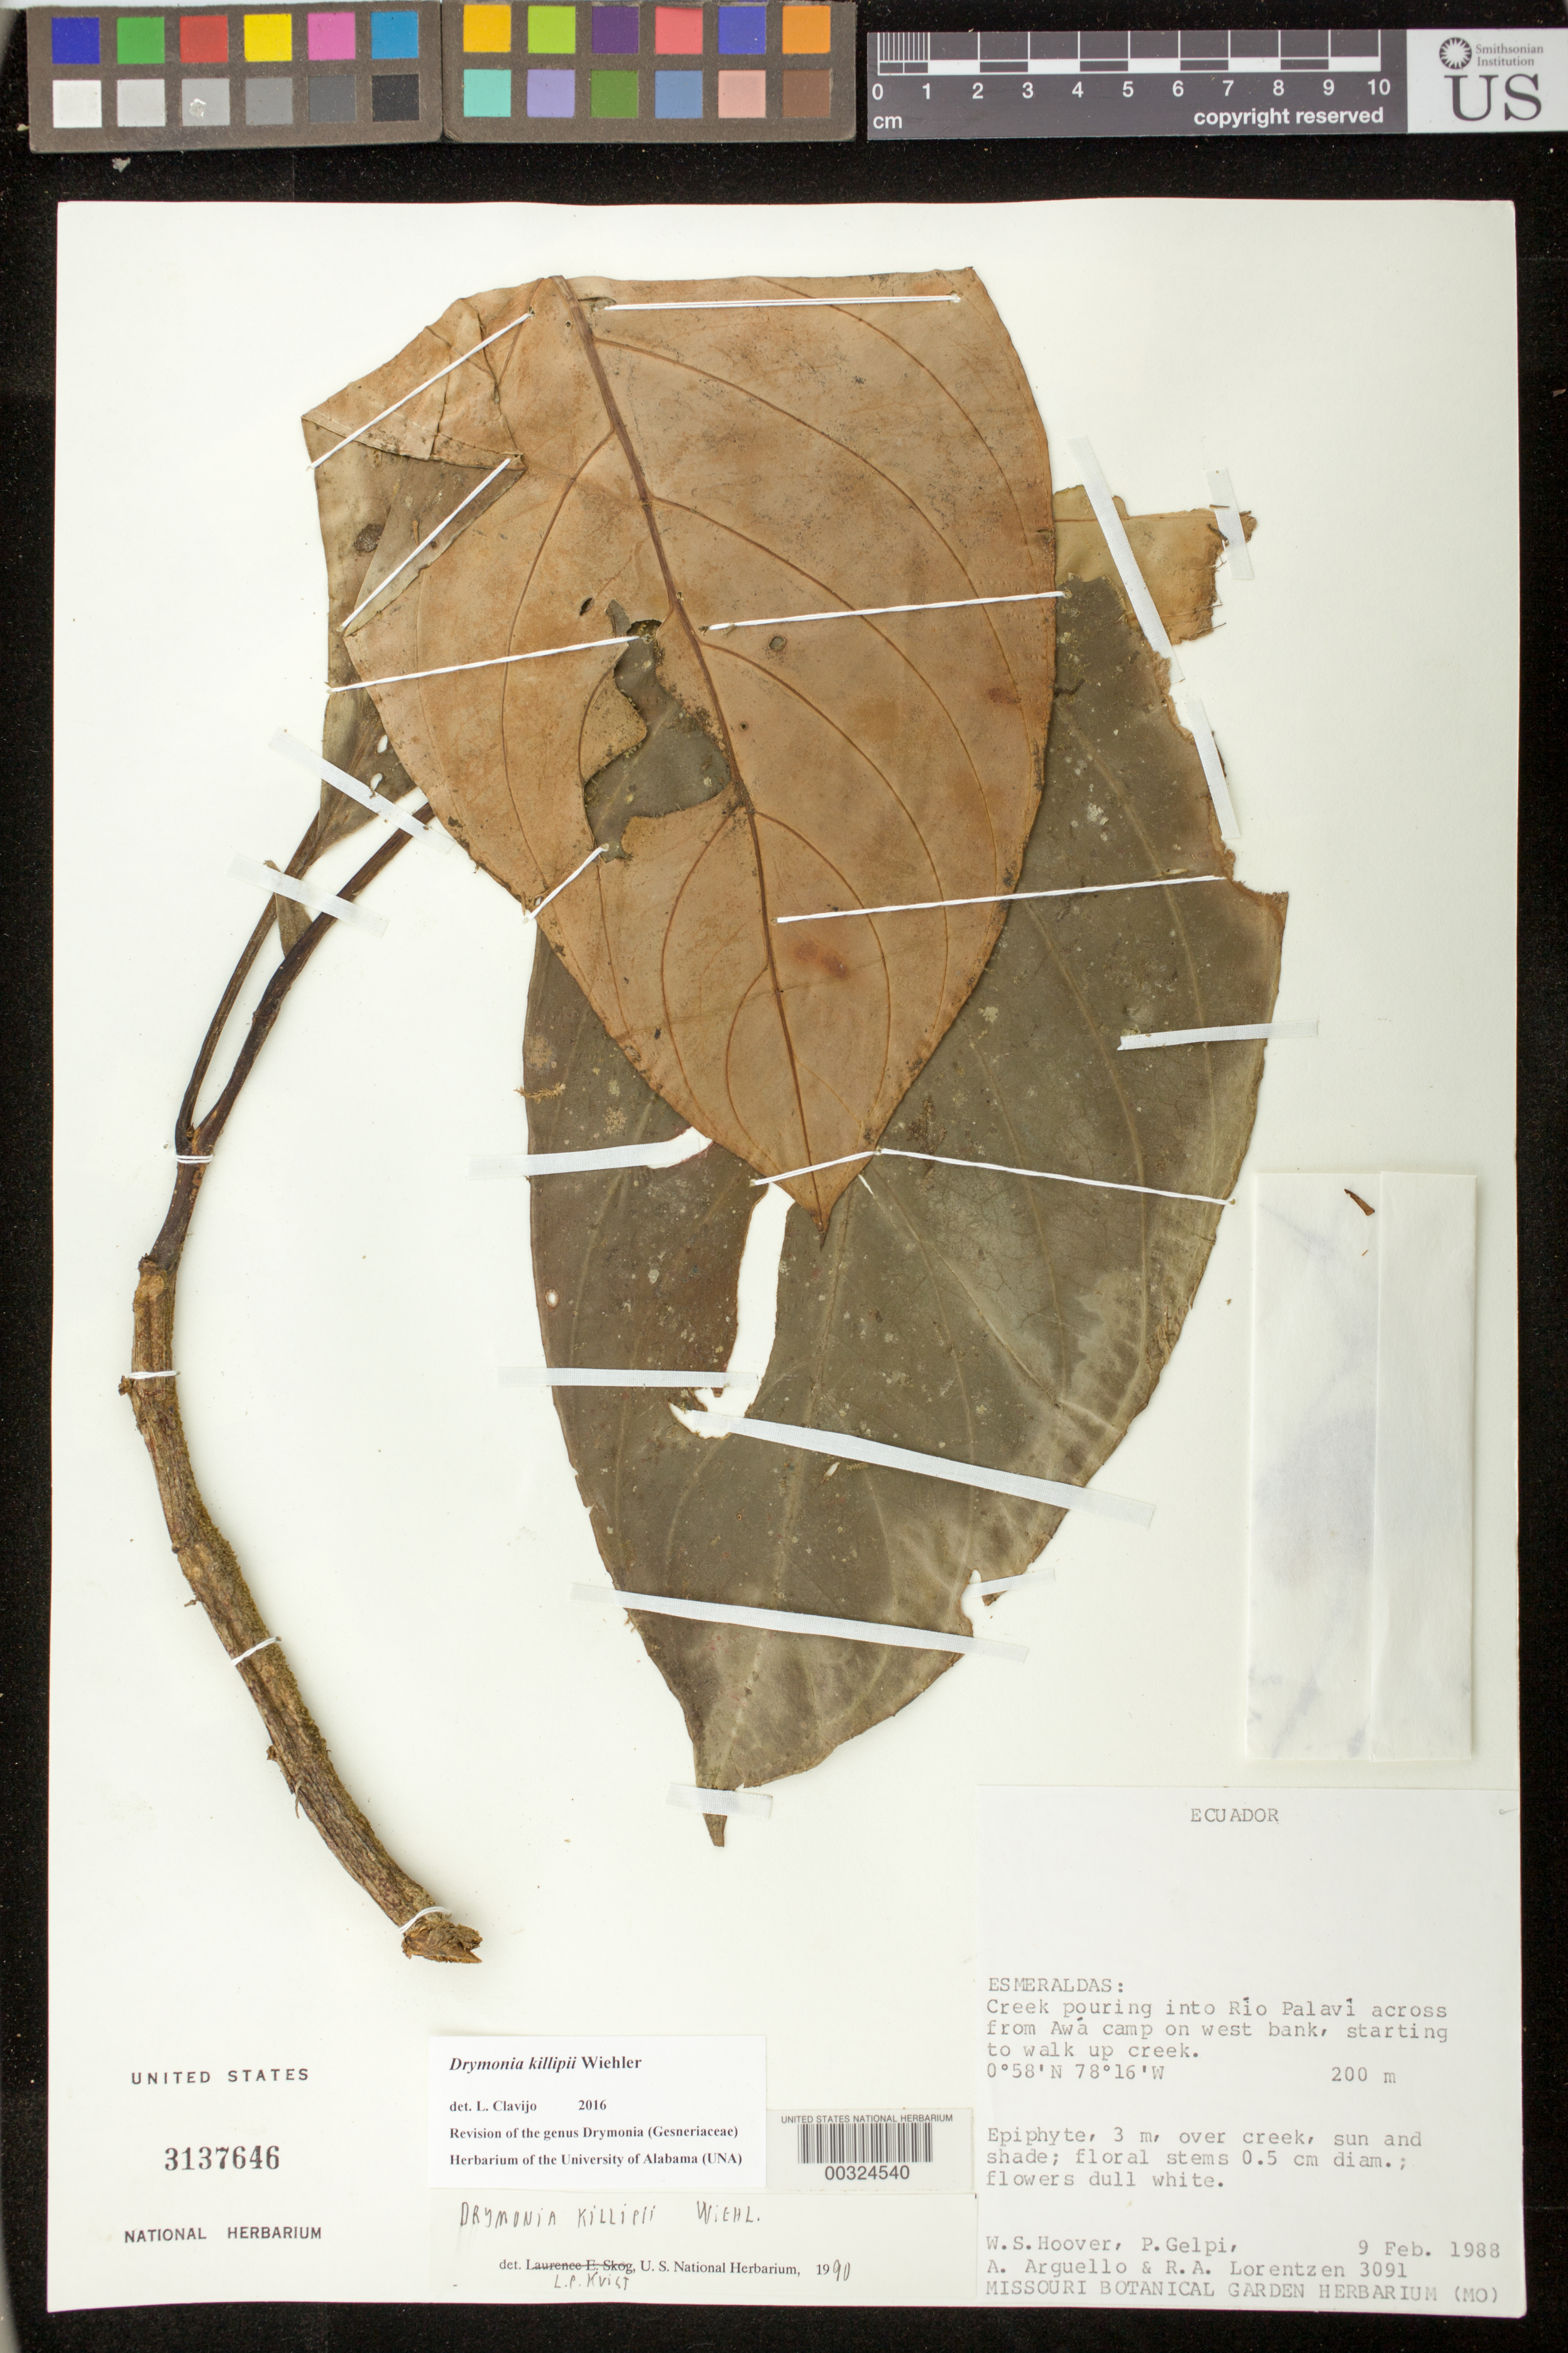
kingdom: Plantae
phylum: Tracheophyta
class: Magnoliopsida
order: Lamiales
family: Gesneriaceae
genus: Drymonia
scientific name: Drymonia killipii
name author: Wiehler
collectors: W. S. Hoover, P. Gelpi, A. Arguello & R. Lorentzen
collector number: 3091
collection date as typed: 09 Feb 1988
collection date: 1988-02-09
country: Ecuador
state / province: Esmeraldas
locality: Creek pouring into Rio Palavi across from Awa camp on west bank, starting to walk up creek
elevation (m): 200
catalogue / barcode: US 3137646